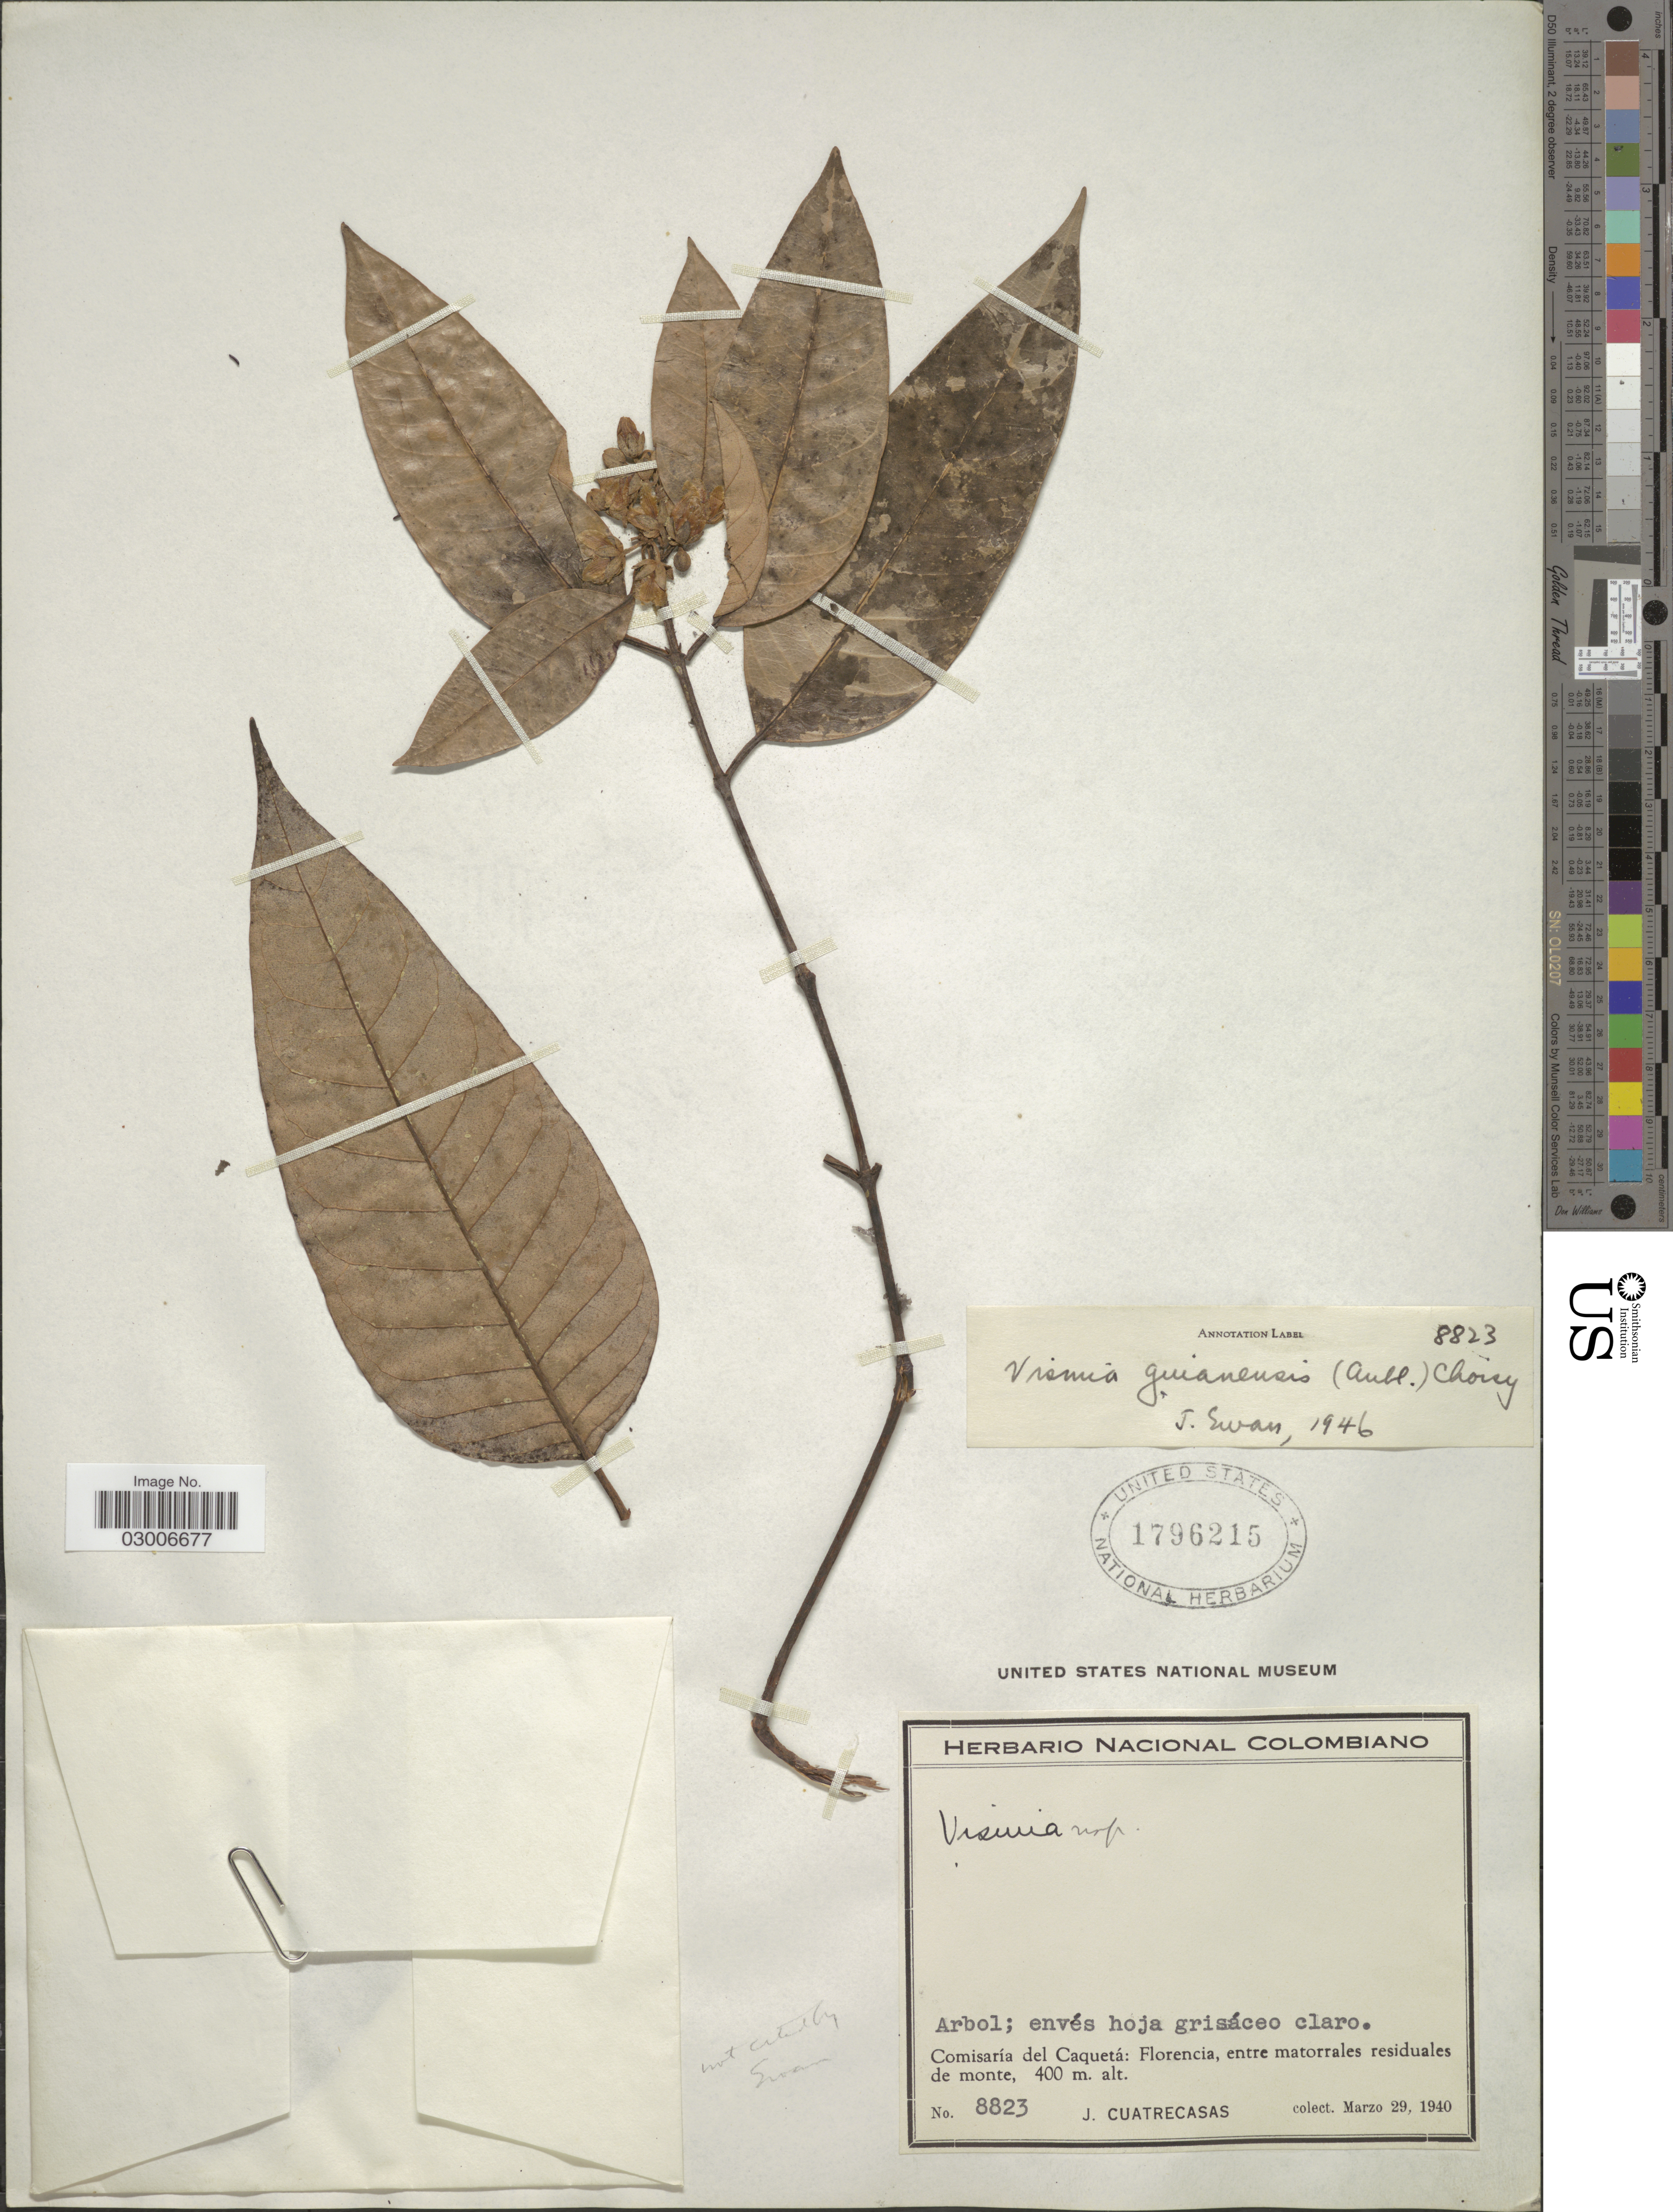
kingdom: Plantae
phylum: Tracheophyta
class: Magnoliopsida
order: Malpighiales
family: Hypericaceae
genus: Vismia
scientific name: Vismia confertiflora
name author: Spruce ex Reichardt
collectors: J. Cuatrecasas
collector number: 8823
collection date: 1940-03-29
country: Colombia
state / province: Caquetá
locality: Comisaría del Caquetá: Florencia, entre Matorrales residuales de monte.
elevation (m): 400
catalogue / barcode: US 1796215